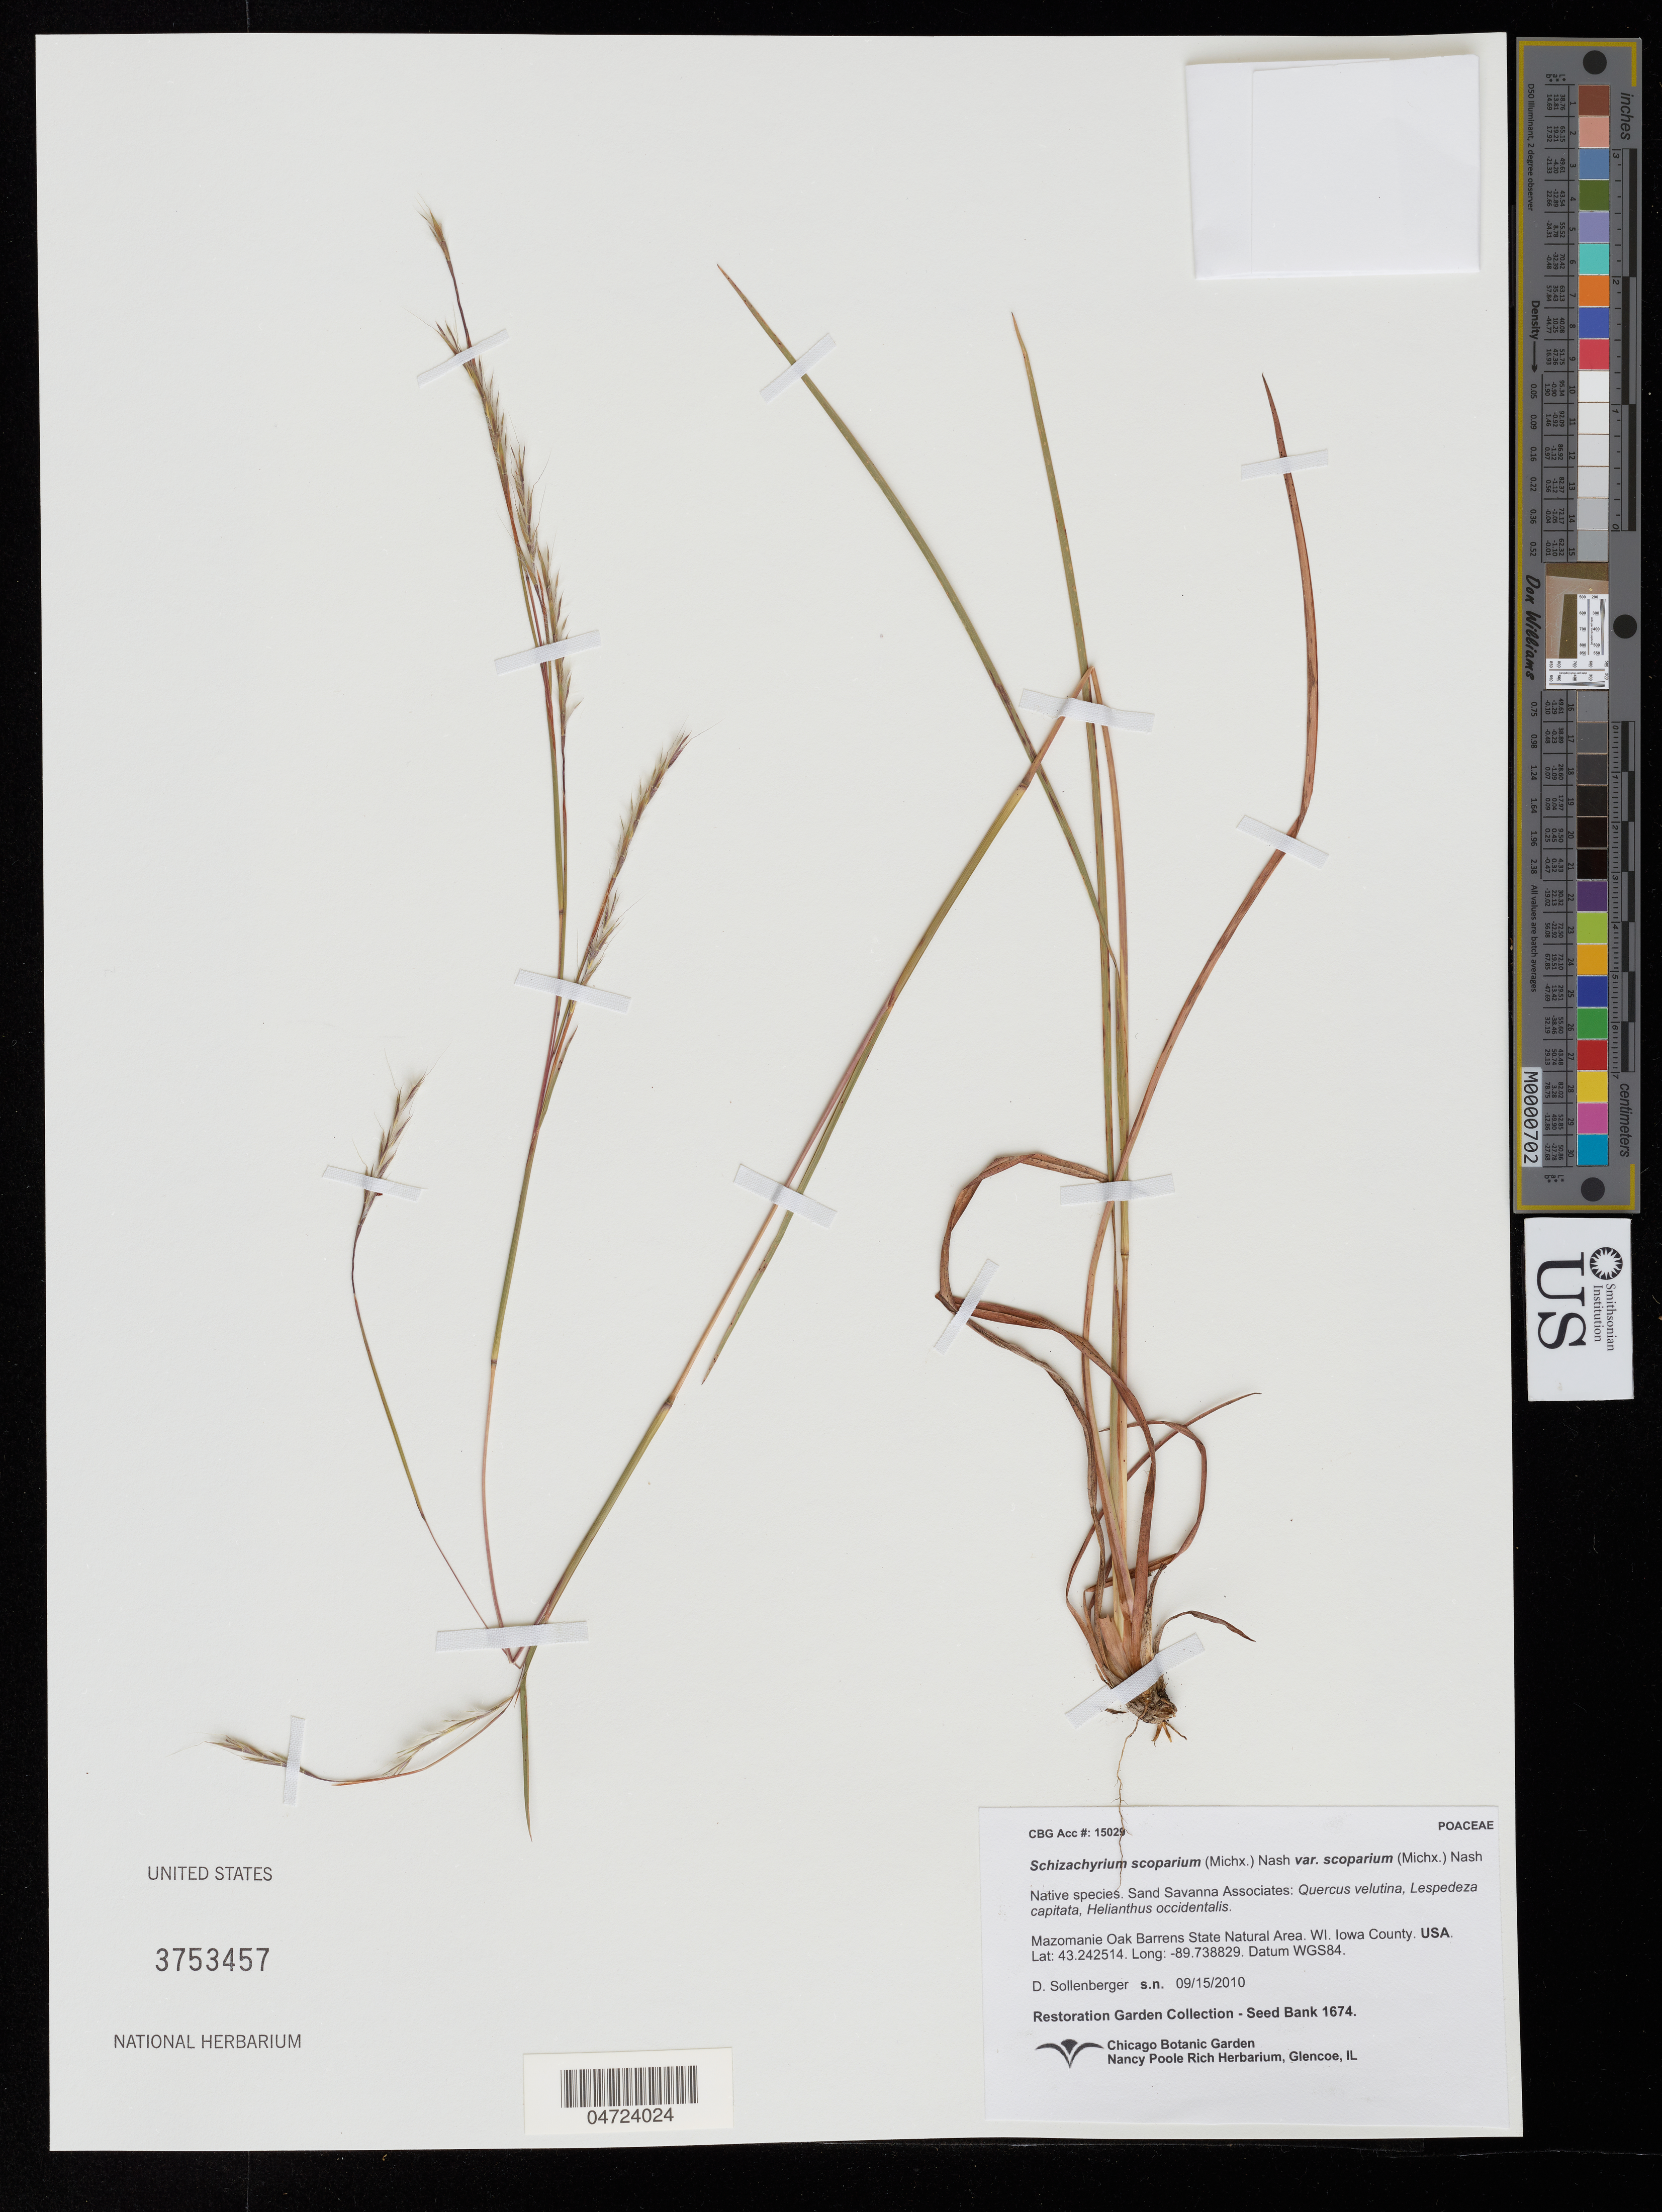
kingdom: Plantae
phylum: Tracheophyta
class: Liliopsida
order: Poales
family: Poaceae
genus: Schizachyrium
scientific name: Schizachyrium scoparium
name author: (Michx.) Nash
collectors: D. Sollenberger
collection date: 2010-09-15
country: United States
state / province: Wisconsin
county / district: Iowa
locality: Mazomanie Oak Barrens State Natural Area. Iowa County.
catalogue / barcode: US 3753457